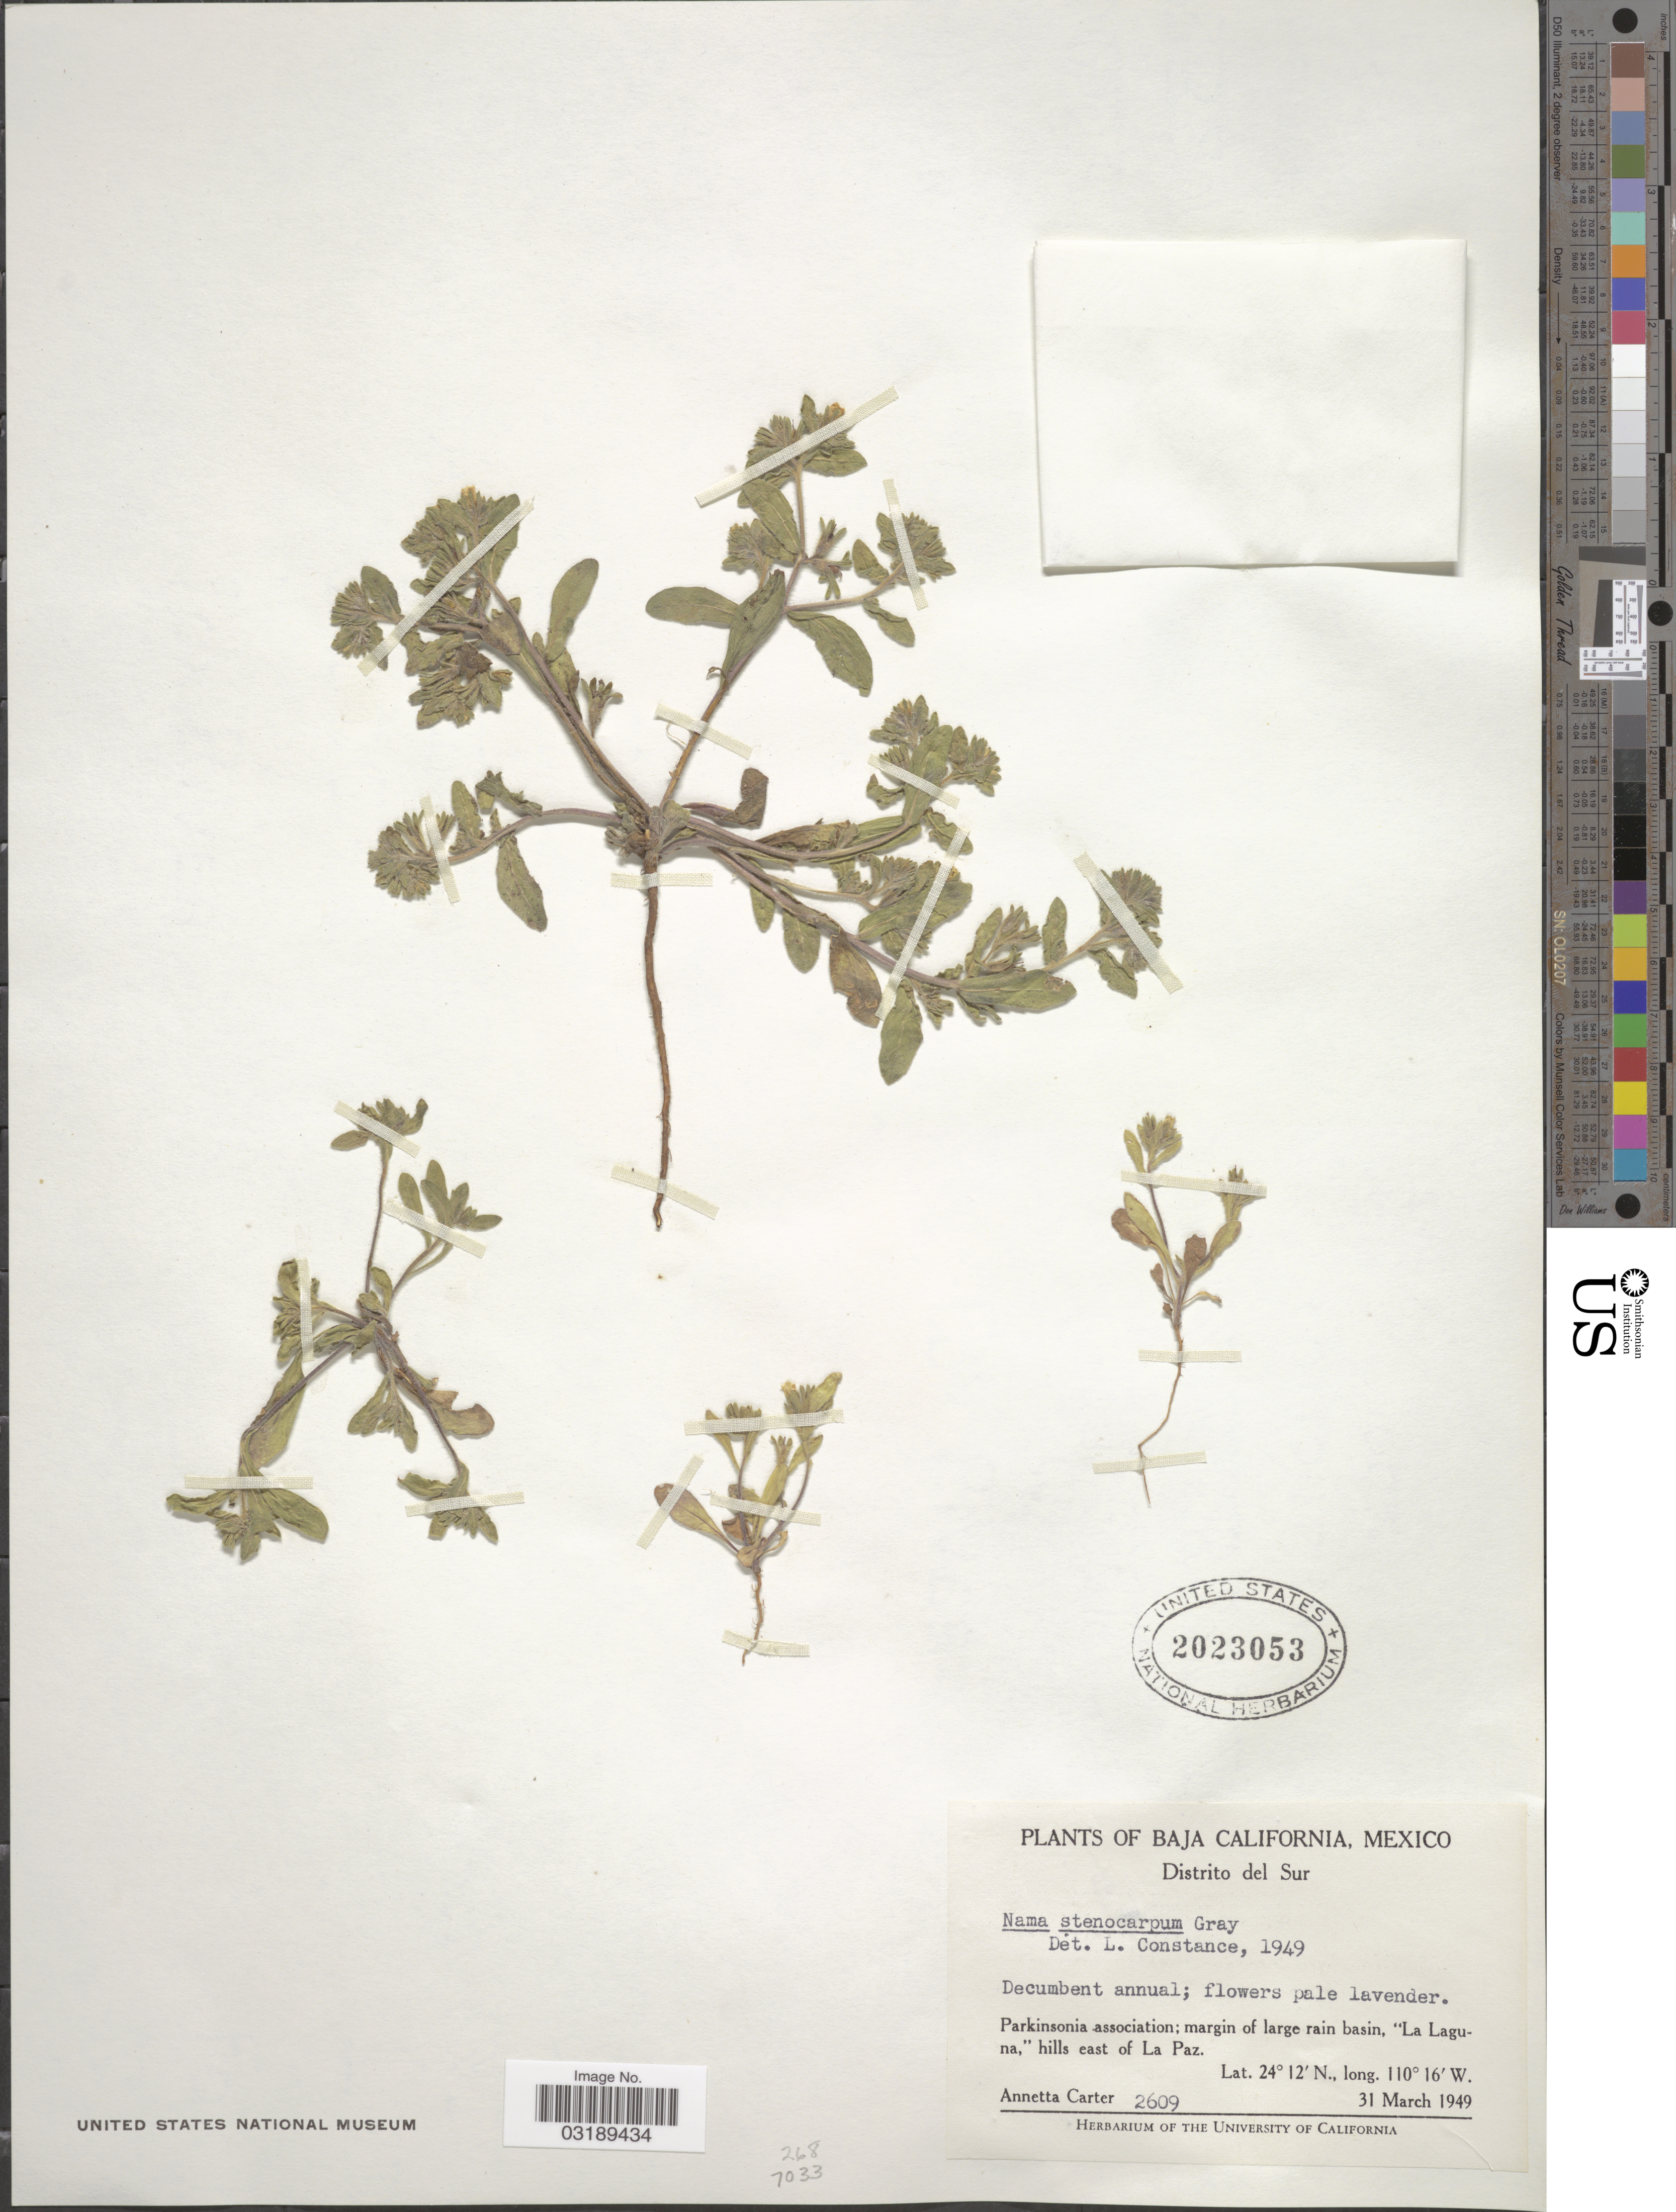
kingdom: Plantae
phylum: Tracheophyta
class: Magnoliopsida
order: Boraginales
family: Namaceae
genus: Nama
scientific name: Nama stenocarpum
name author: A. Gray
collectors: A. Carter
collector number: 2609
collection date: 1949-03-31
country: Mexico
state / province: Baja California Sur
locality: Distrito del Sur, margin of large rain basin, "La Laguna," hills east of La Paz.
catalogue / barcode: US 2023053